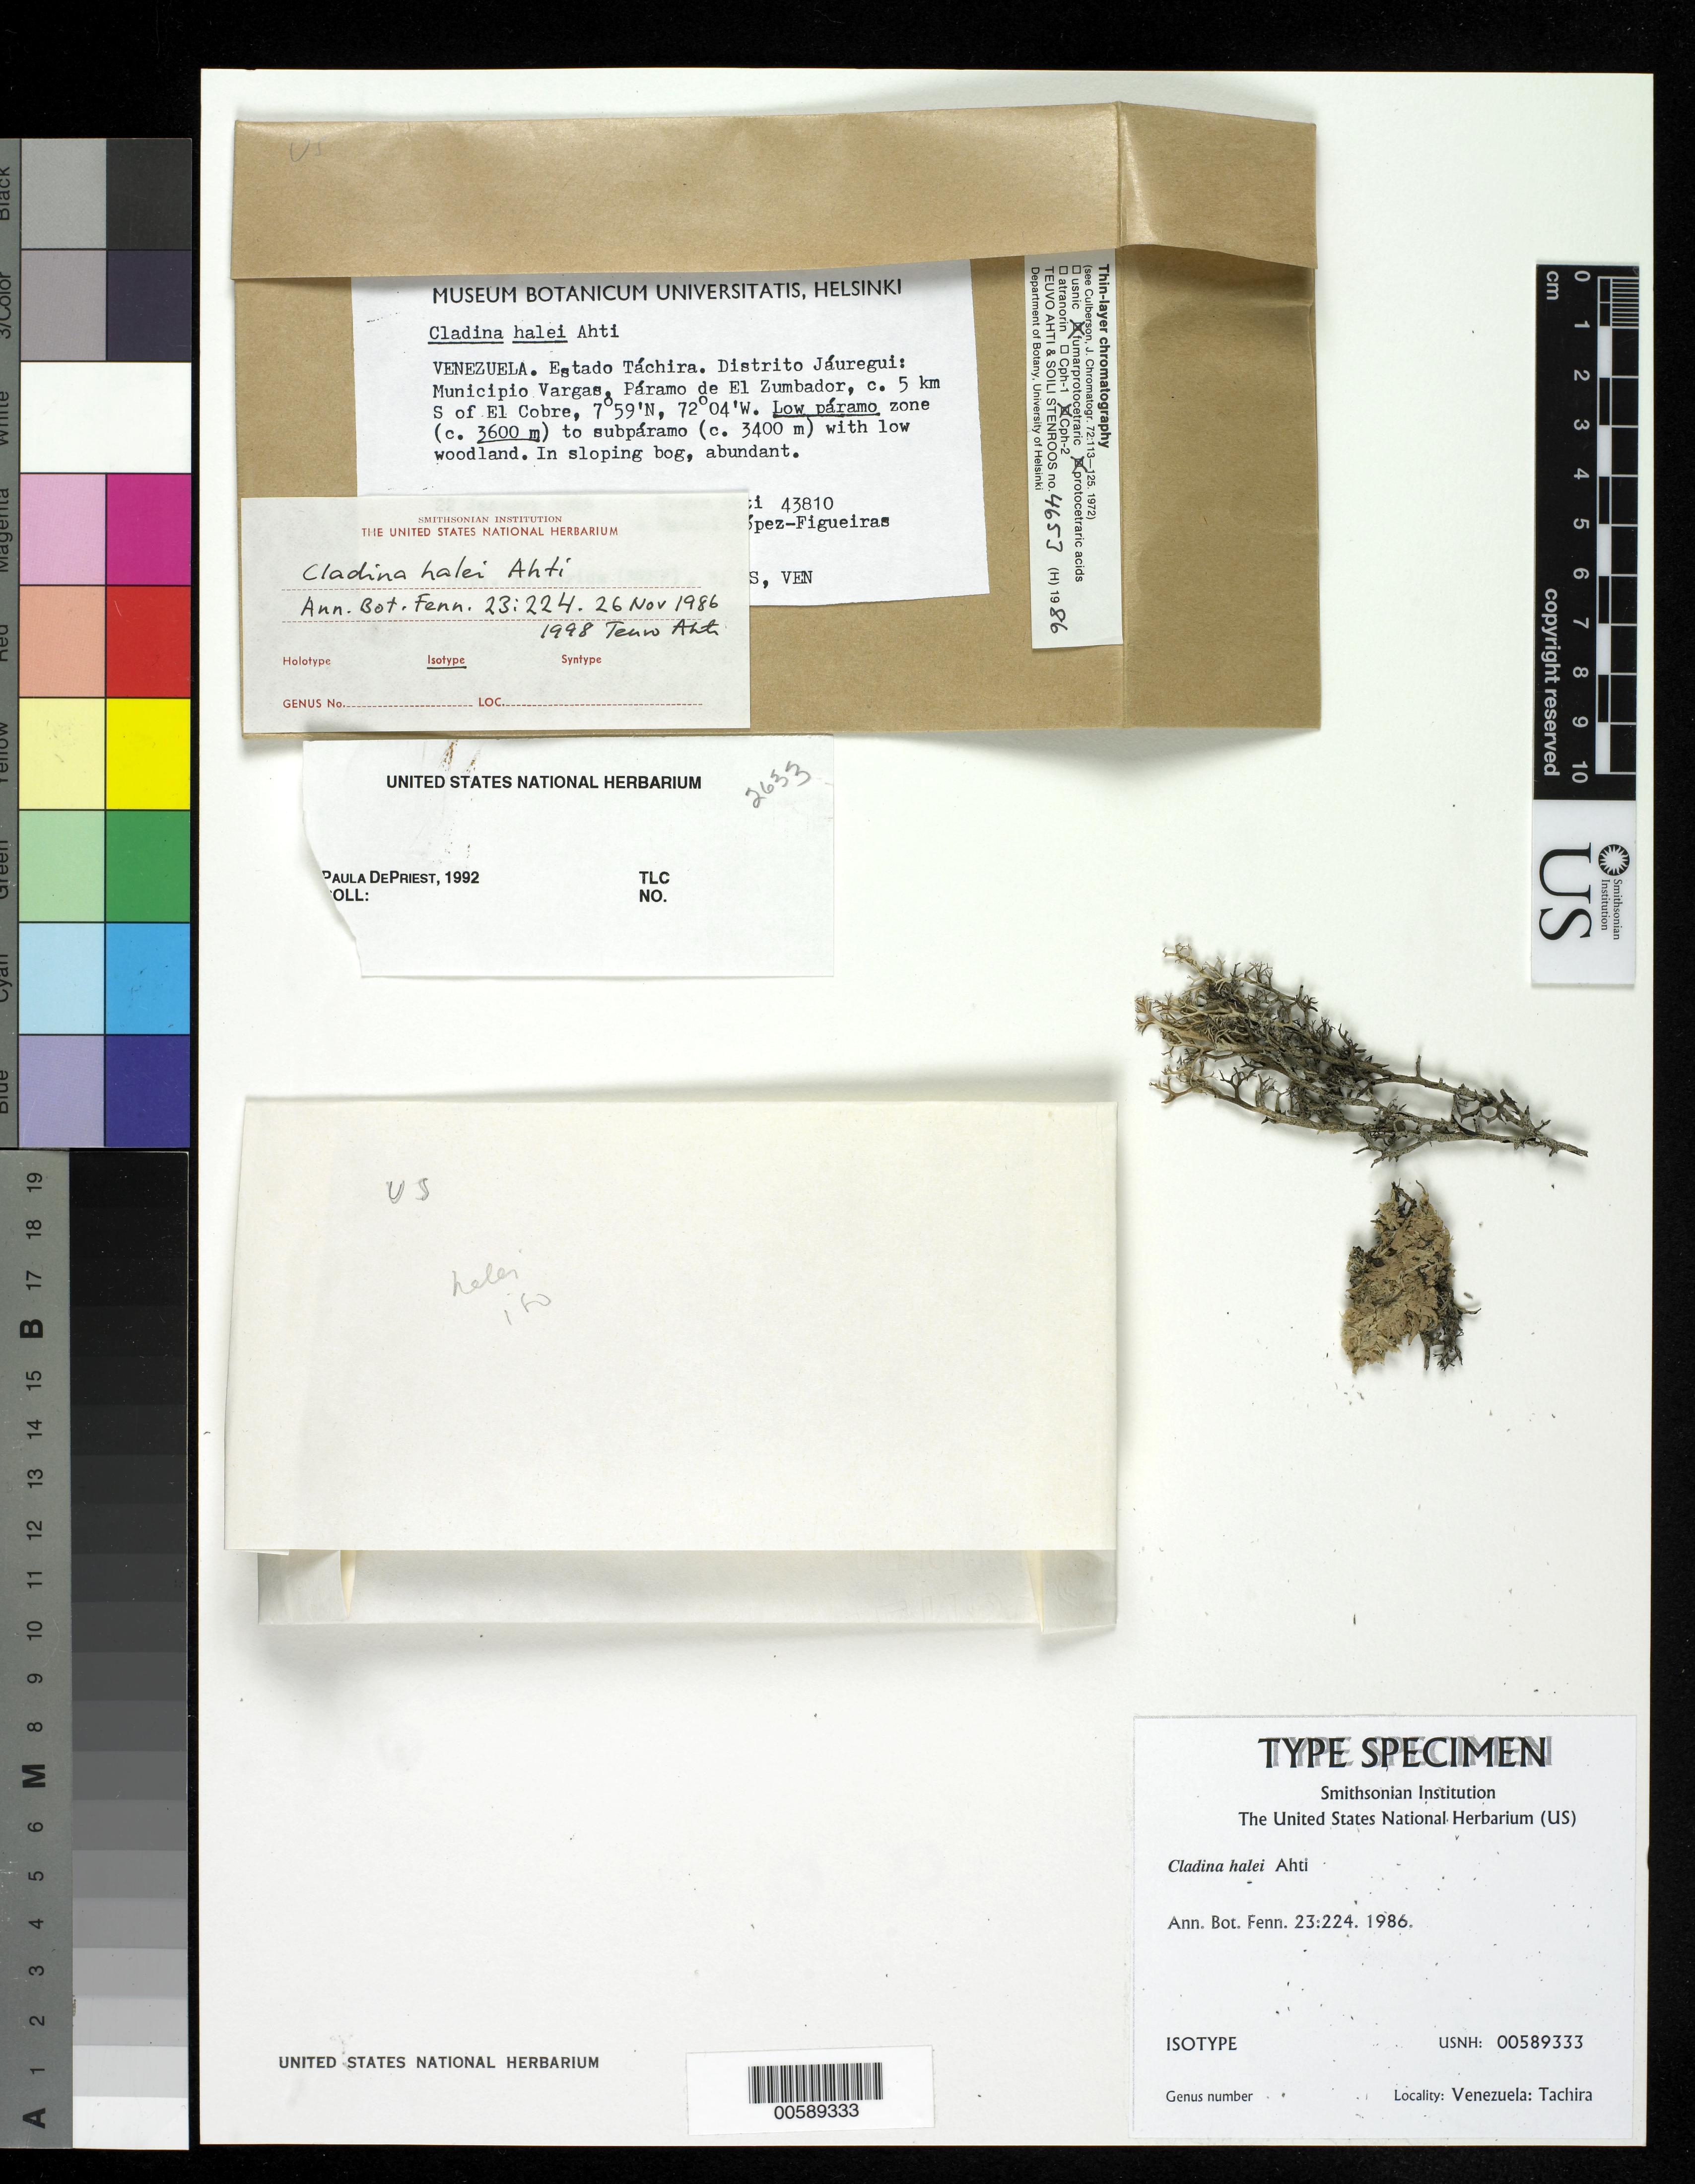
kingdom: Fungi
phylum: Ascomycota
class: Lecanoromycetes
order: Lecanorales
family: Cladoniaceae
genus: Cladina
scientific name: Cladina halei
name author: Ahti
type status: Isotype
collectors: T. T. Ahti & M. López Figueiras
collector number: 43810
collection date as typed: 22 Jan 1985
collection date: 1985-01-22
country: Venezuela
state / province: Tachira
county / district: Jauregui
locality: Vargas Mun., Paramo de El Zumbador, ca. 5 km S of El Cobra.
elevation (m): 3600